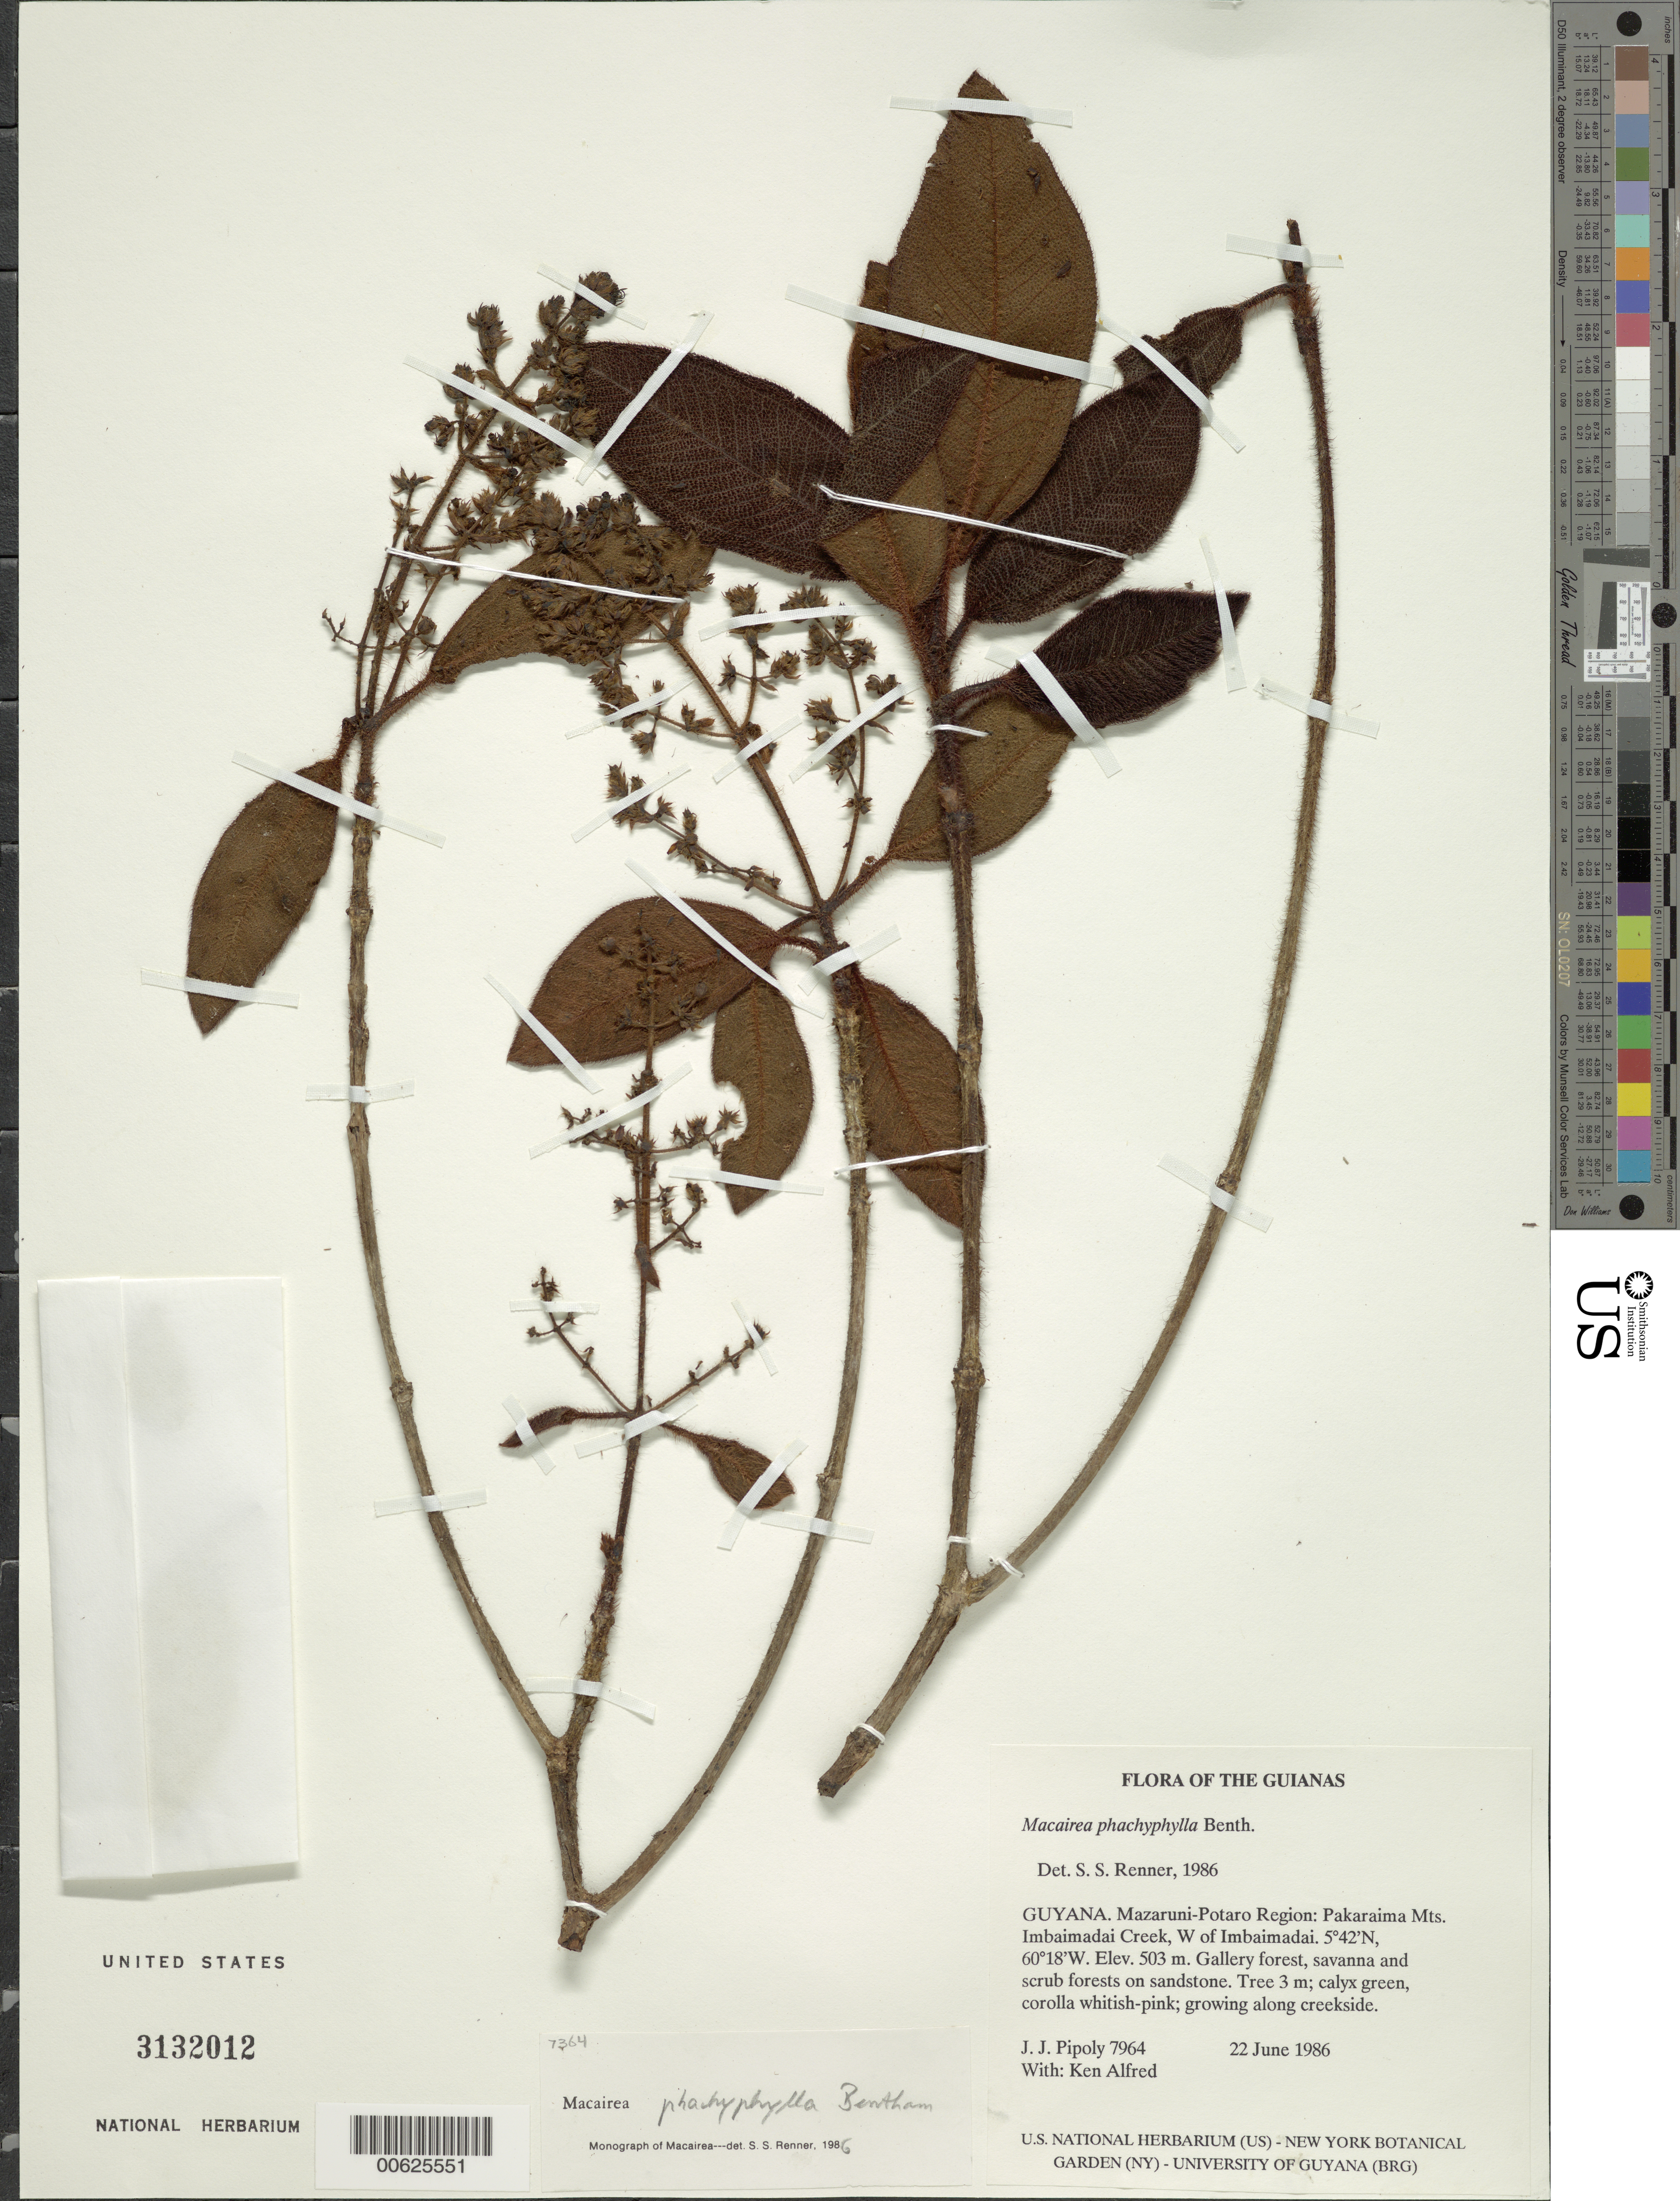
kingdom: Plantae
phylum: Tracheophyta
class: Magnoliopsida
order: Myrtales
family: Melastomataceae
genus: Macairea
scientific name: Macairea pachyphylla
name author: Benth.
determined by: Renner, S. S.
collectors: J. J. Pipoly & K. Alfred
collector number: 7964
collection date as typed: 22 June 1986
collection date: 1986-06-22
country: Guyana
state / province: Cuyuni-Mazaruni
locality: Pakaraima Mts. Imbaimadai Creek, W of Imbaimadai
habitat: Gallery forest, savanna and scrub forests on sandstone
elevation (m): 503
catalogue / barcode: US 3132012